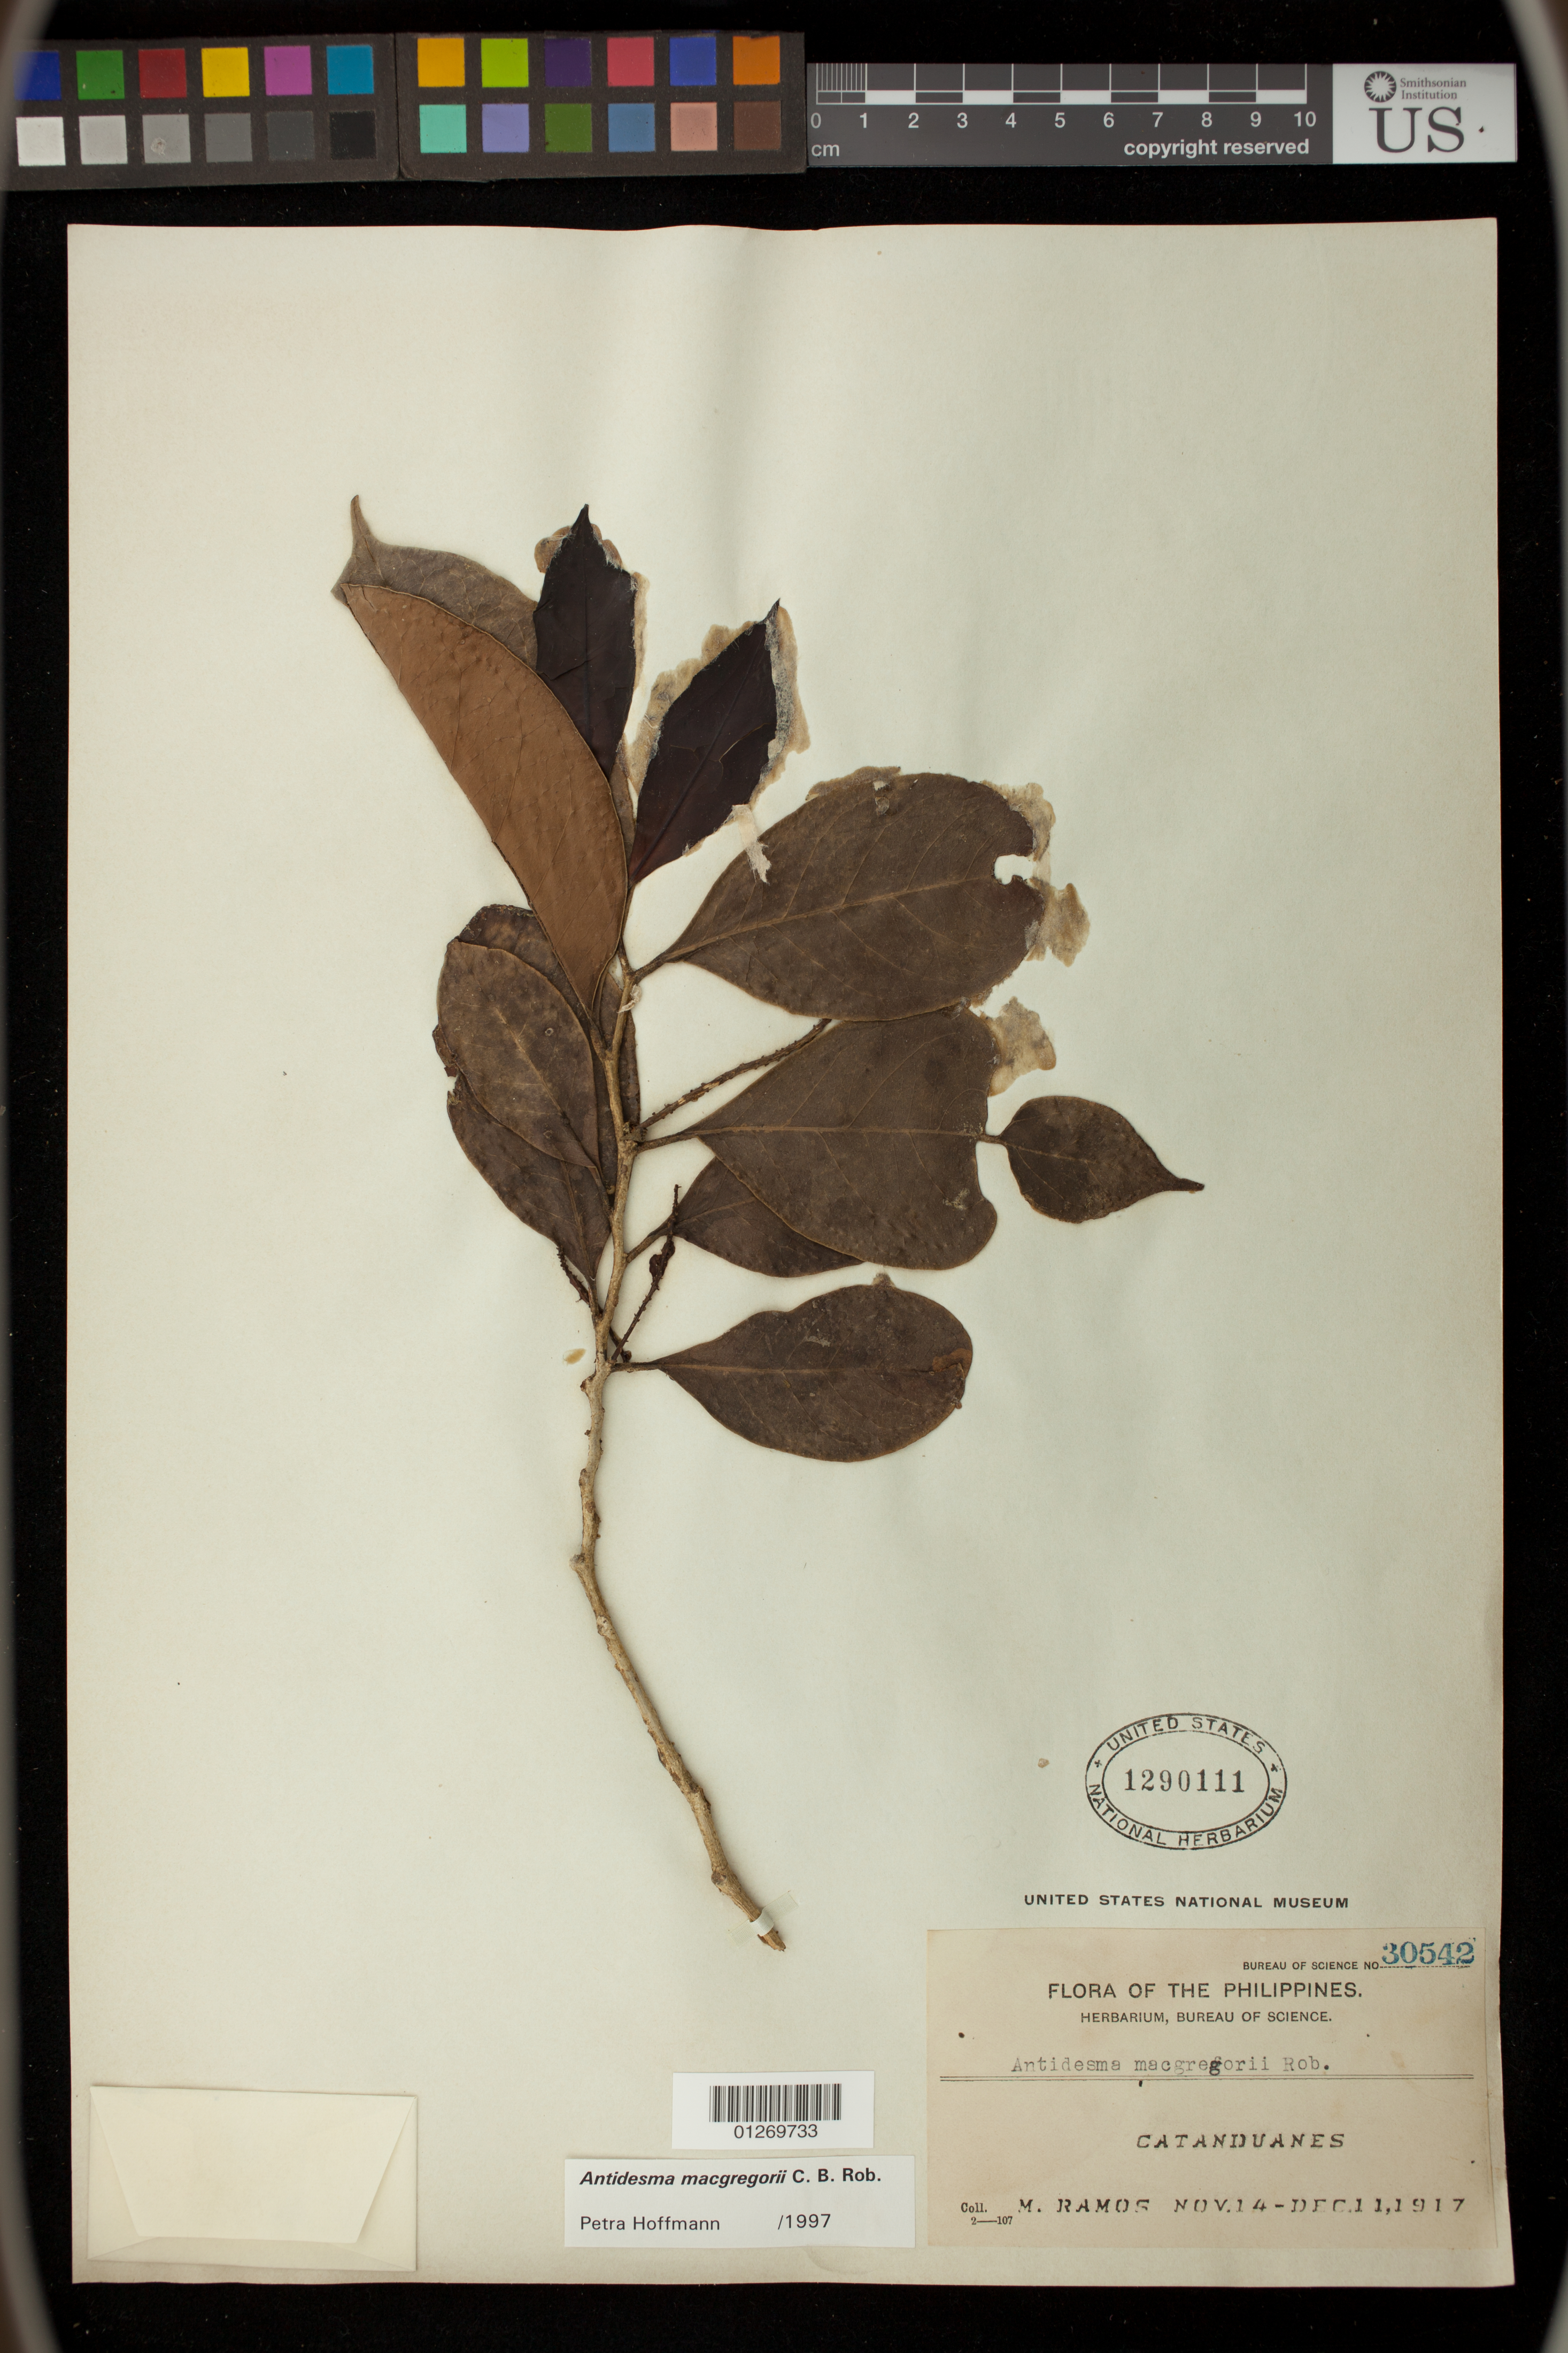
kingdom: Plantae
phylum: Tracheophyta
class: Magnoliopsida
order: Malpighiales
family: Phyllanthaceae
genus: Antidesma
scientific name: Antidesma macgregorii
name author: C.B. Rob.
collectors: M. Ramos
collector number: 30542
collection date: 1917-11-14/1917-12-11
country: Philippines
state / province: Bicol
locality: Catanduanes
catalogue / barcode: US 1290111